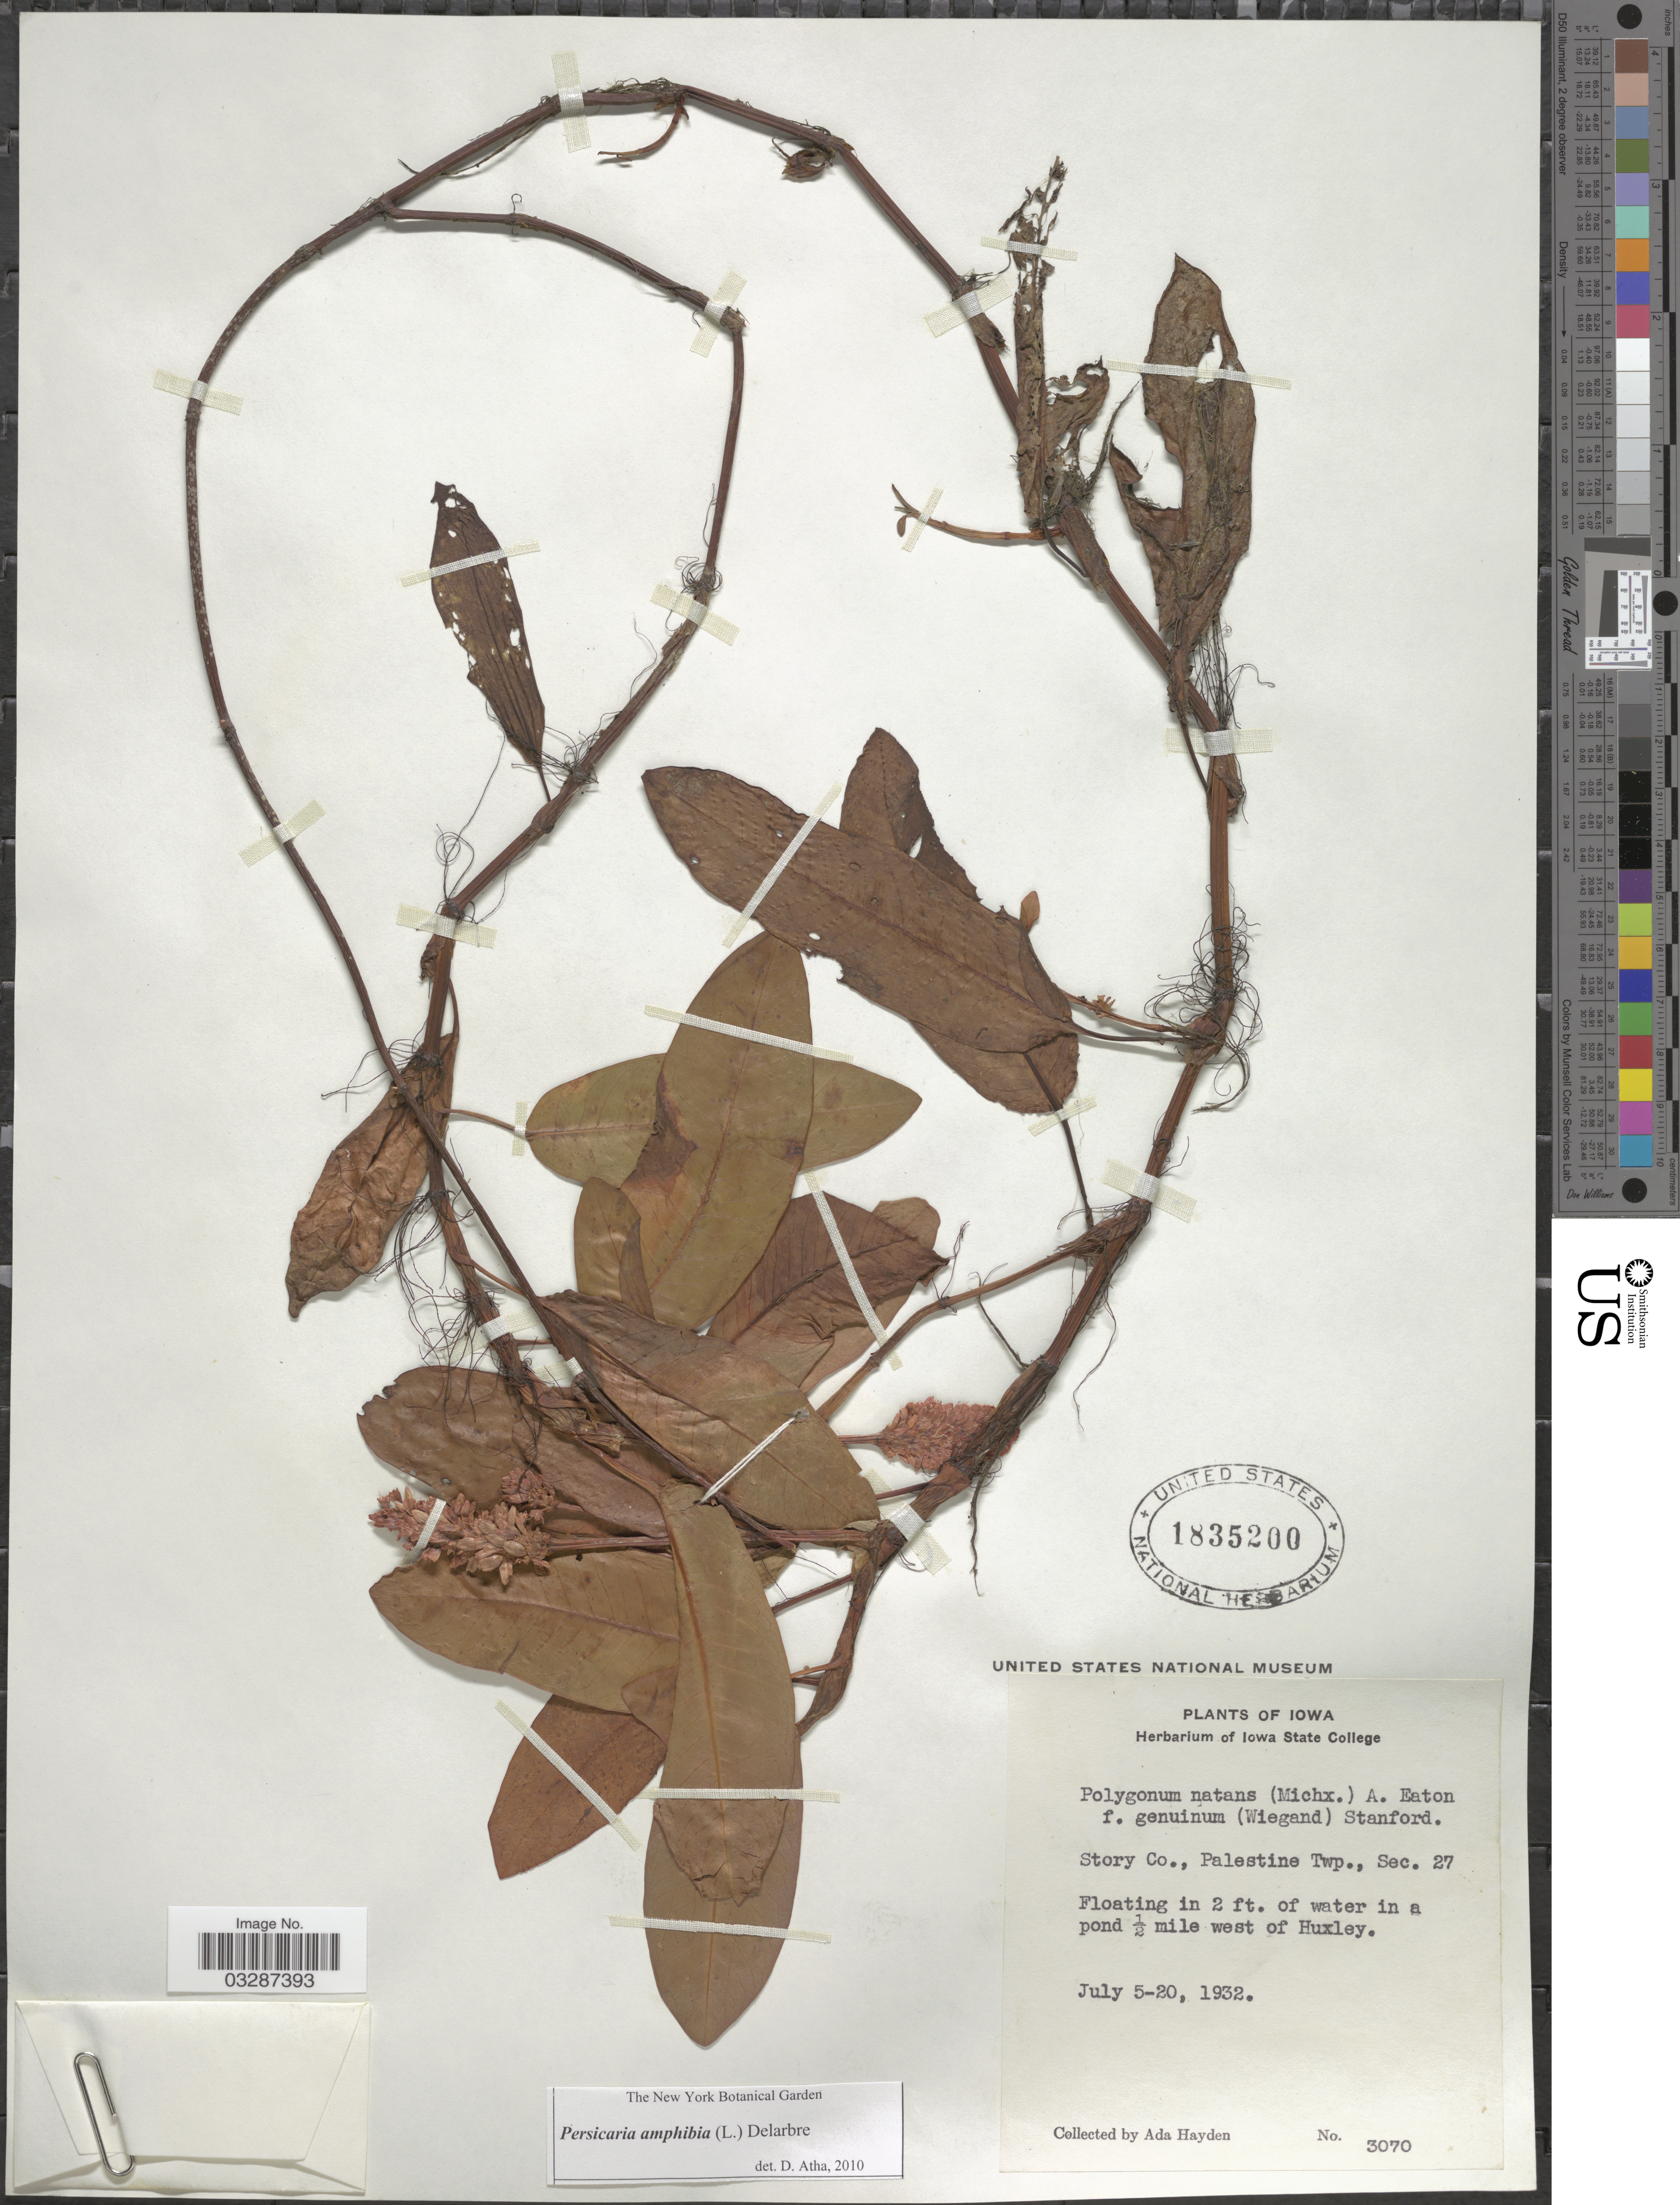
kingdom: Plantae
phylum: Tracheophyta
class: Magnoliopsida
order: Caryophyllales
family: Polygonaceae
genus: Persicaria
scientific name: Persicaria amphibia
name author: (L.) Delarbre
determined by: Atha, D. E.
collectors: Ada Hayden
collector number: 3070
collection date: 1932-07-05/1932-07-20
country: United States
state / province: Iowa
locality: Story Co., Palestine Twp., Sec. 27. Floating in 2 ft. of water in a pond ½ mile west of Huxley.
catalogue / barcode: US 1835200